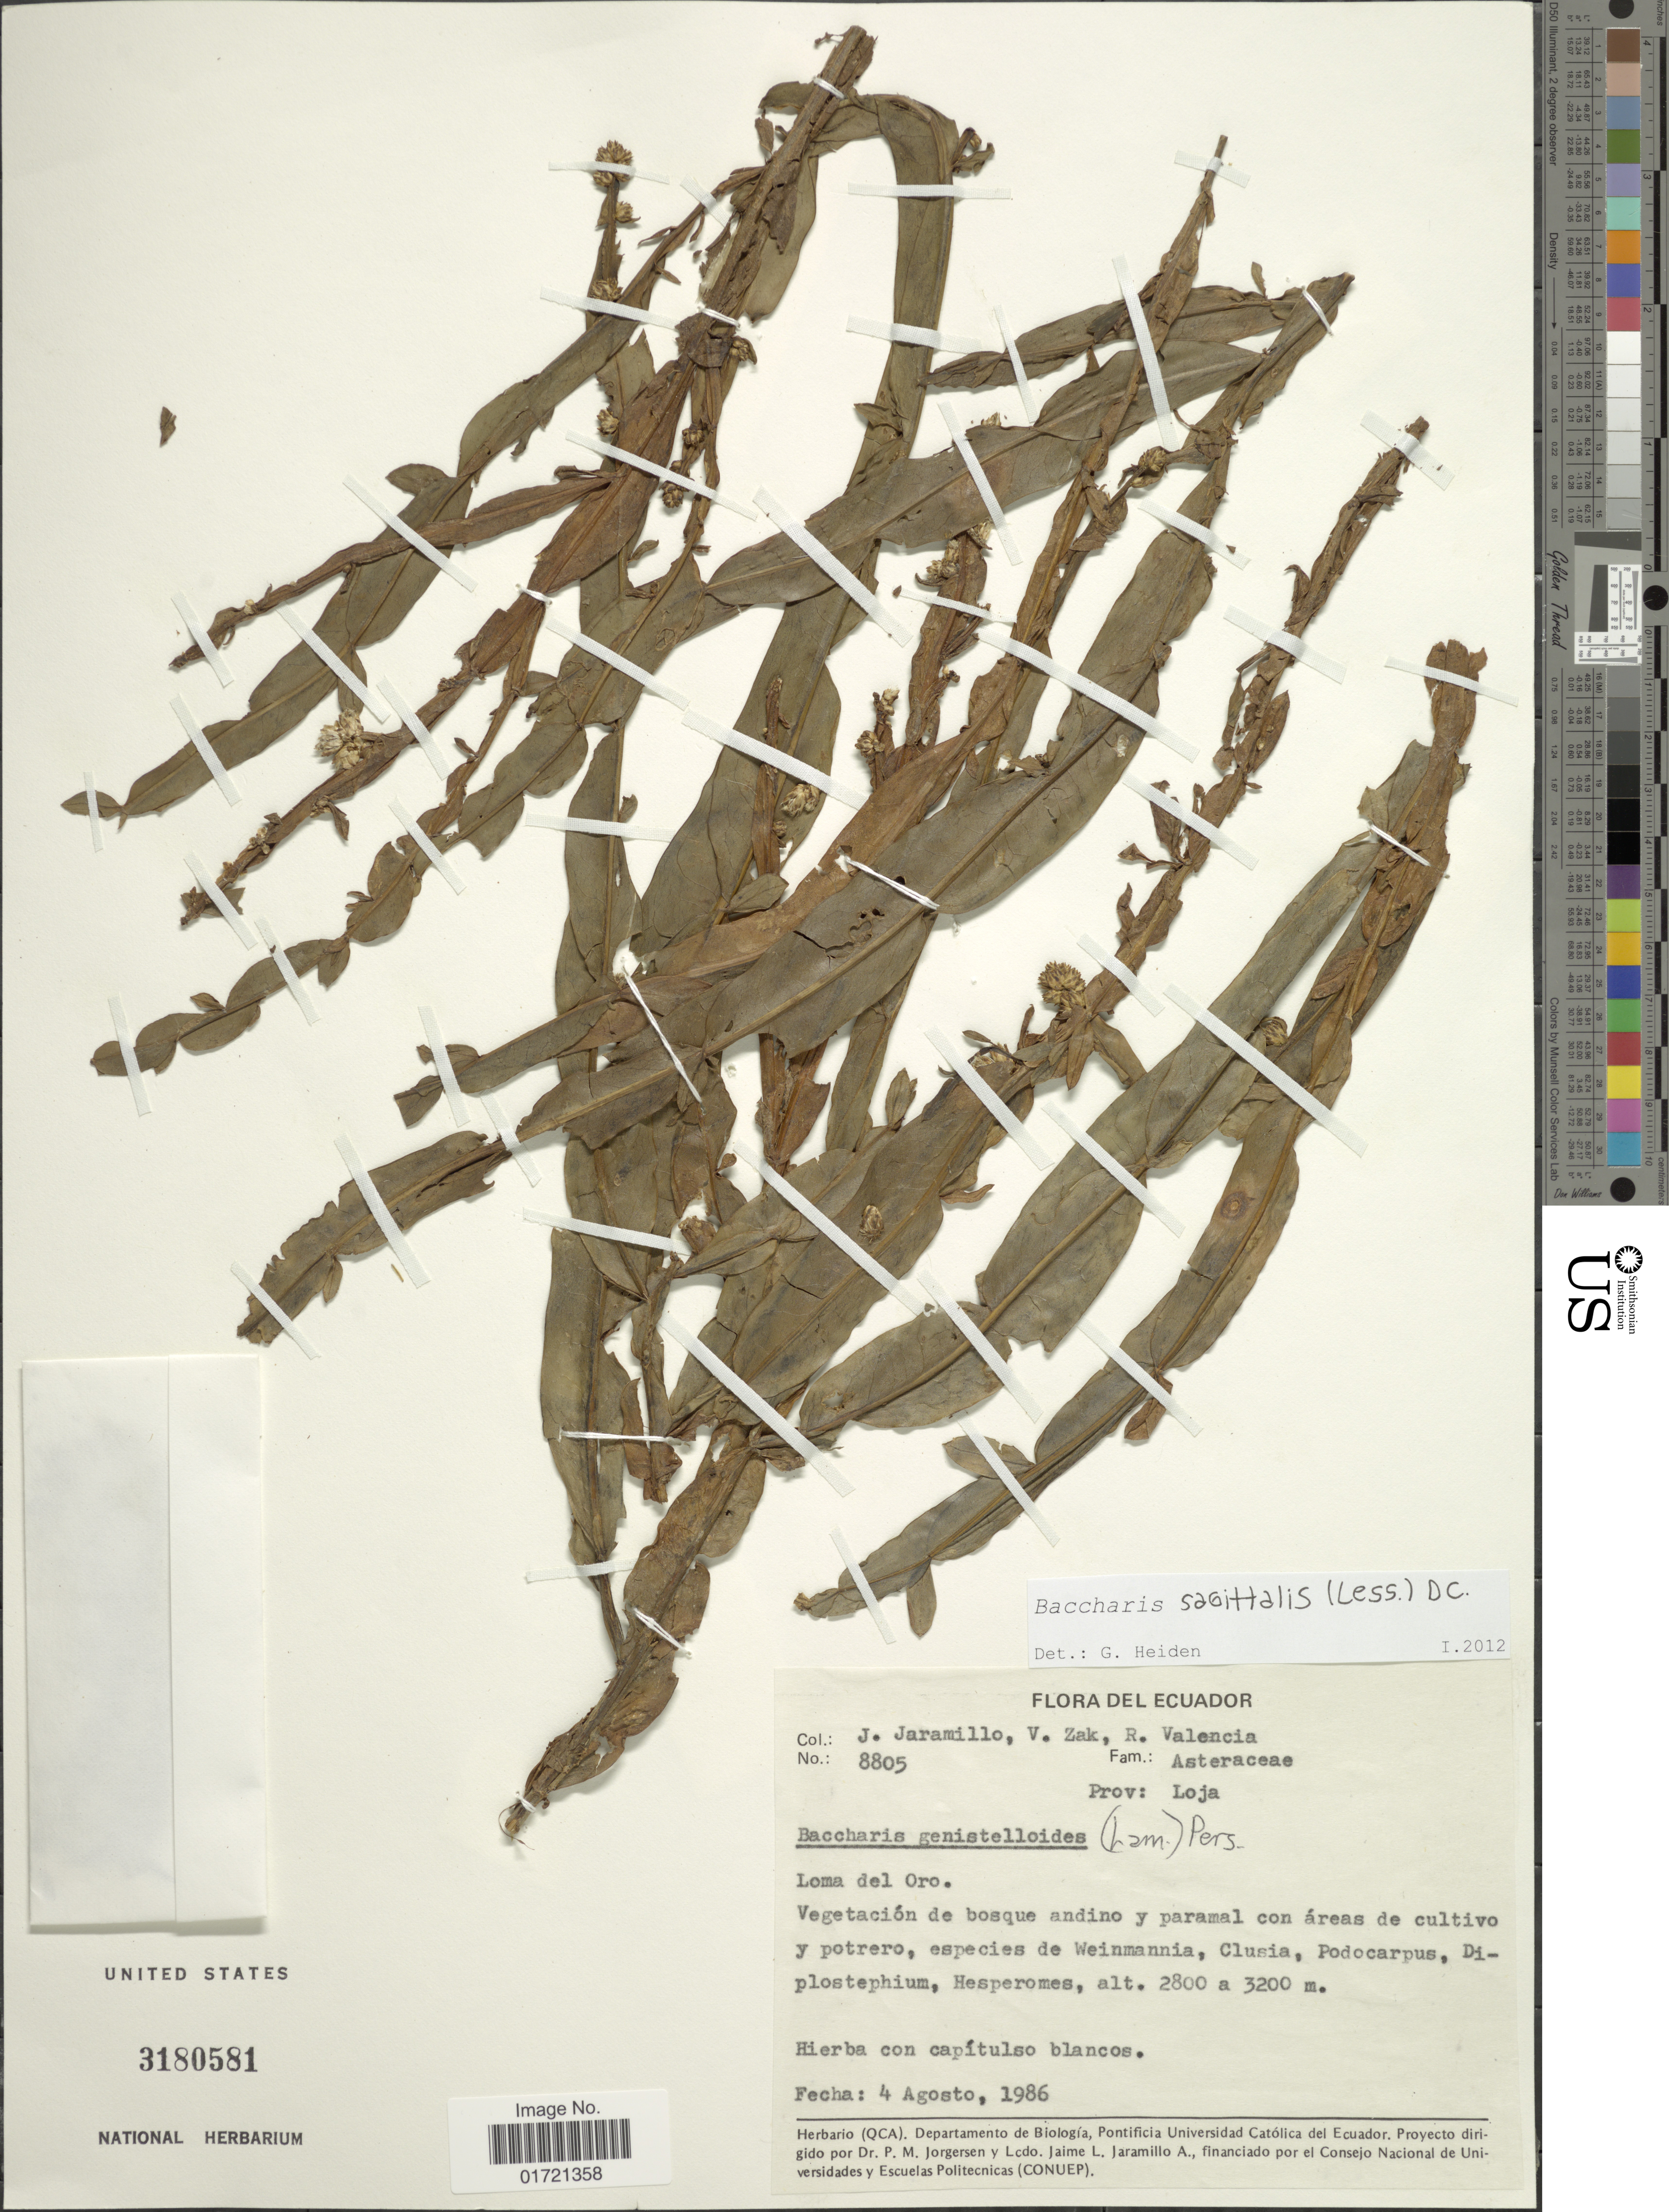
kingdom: Plantae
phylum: Tracheophyta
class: Magnoliopsida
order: Asterales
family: Asteraceae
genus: Baccharis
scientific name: Baccharis sagittalis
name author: (Less.) DC.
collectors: J. Jaramillo, V. Zak & R. Valencia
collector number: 8805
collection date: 1986-08-04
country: Ecuador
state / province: Loja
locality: Prov: Loja. Loma del Oro.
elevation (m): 2800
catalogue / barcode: US 3180581